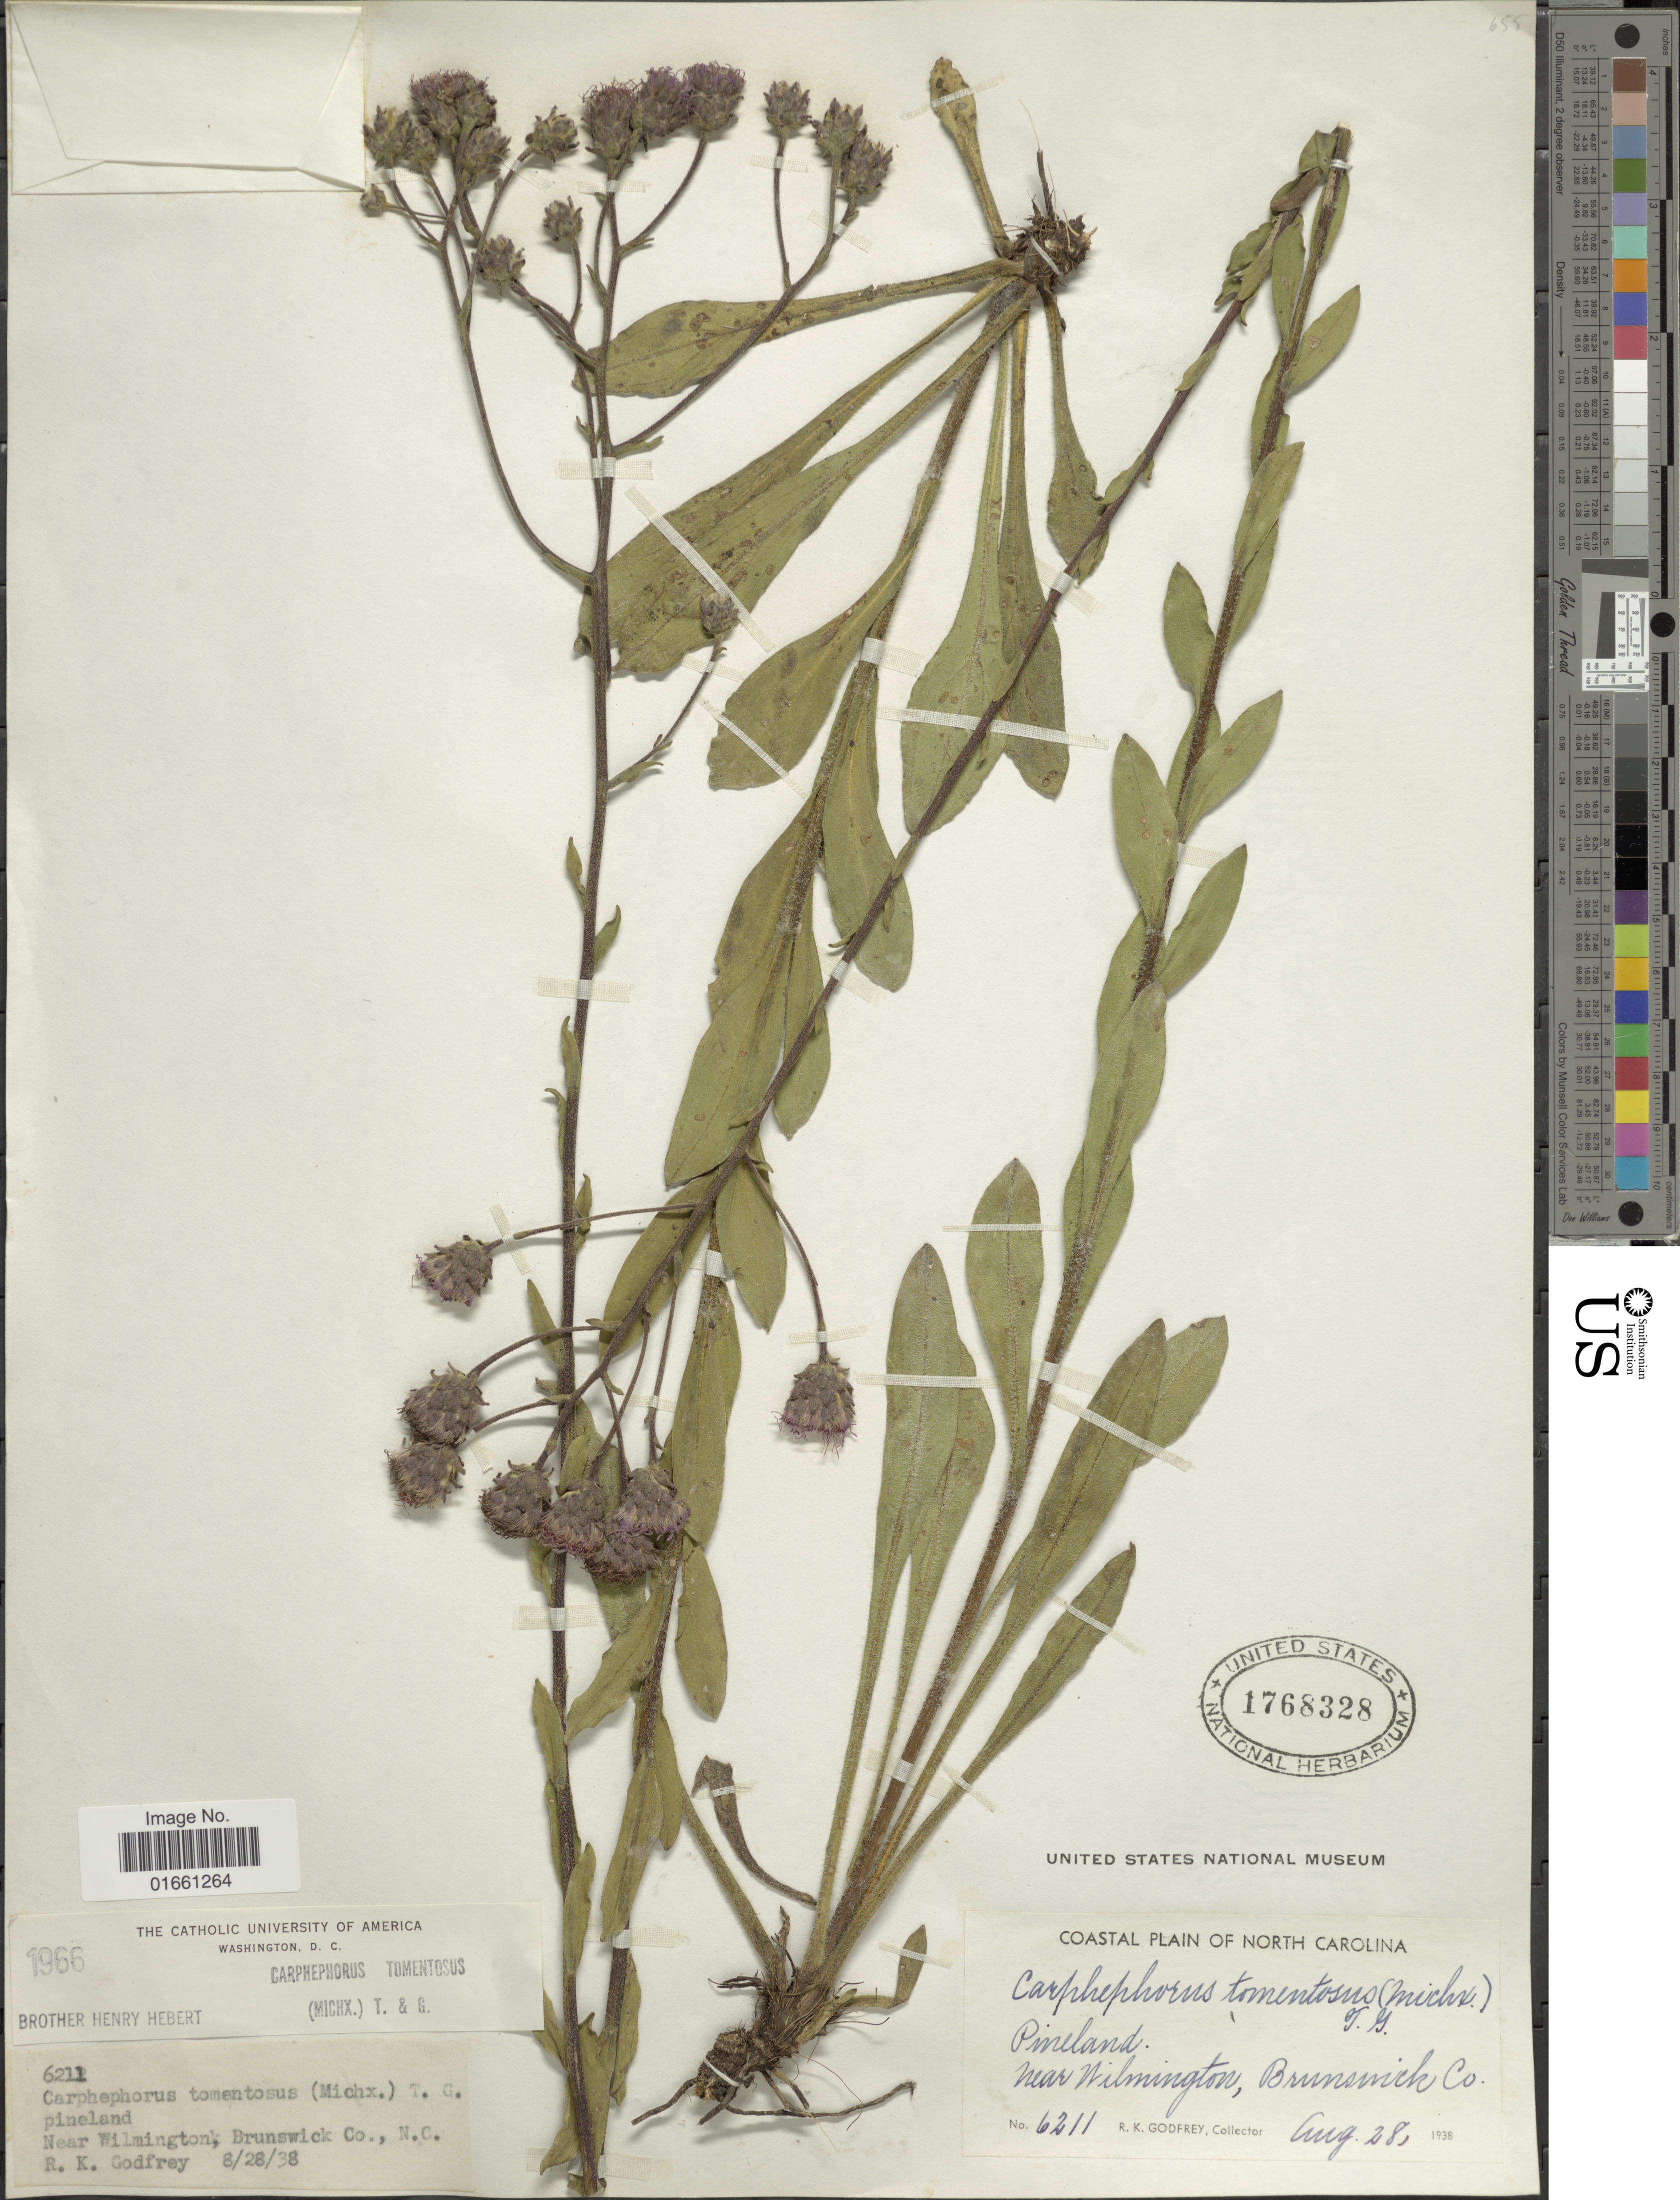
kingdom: Plantae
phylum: Tracheophyta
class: Magnoliopsida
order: Asterales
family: Asteraceae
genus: Carphephorus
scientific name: Carphephorus tomentosus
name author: (Michaux) Torr. & A. Gray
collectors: R. K. Godfrey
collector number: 6211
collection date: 1938-08-28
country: United States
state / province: North Carolina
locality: Coastal Plain of North Carolina, Pineland near Wilmington, Brunswick Co.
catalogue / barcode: US 1768328